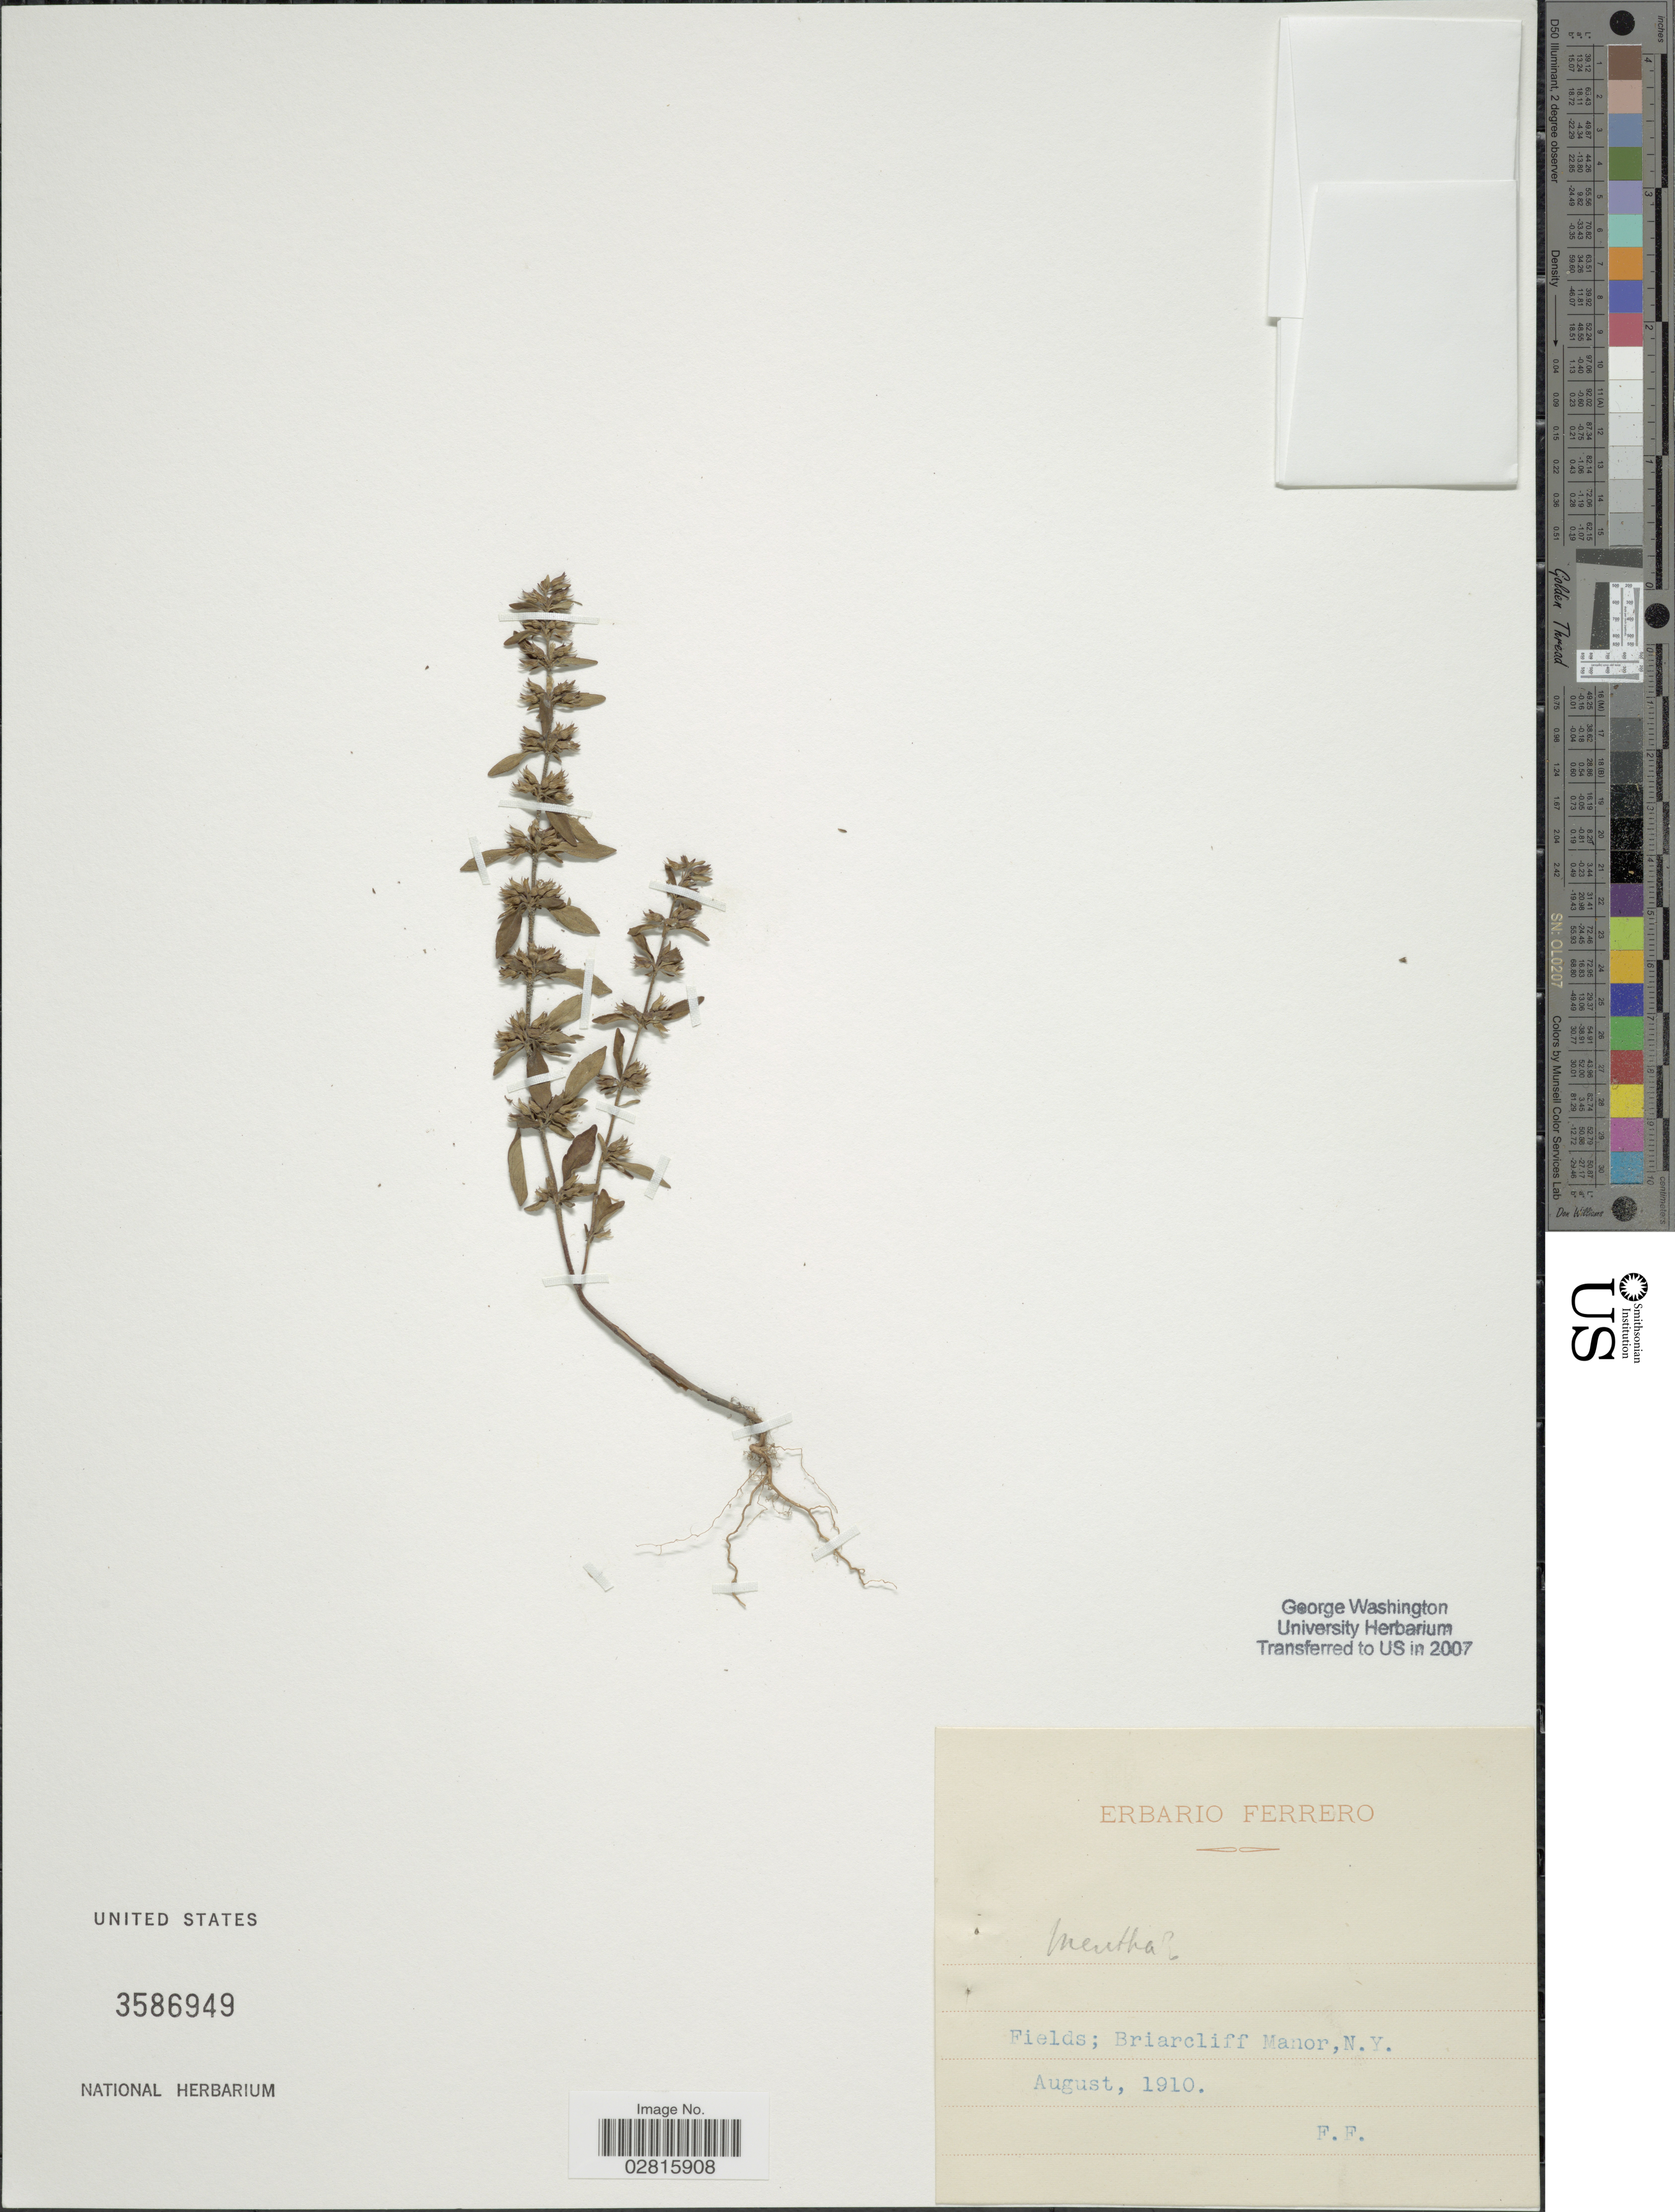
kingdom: Plantae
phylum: Tracheophyta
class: Magnoliopsida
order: Lamiales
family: Lamiaceae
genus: Mentha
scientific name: Mentha sp.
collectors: F. Ferrero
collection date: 1910-08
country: United States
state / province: New York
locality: Fields; Briarcliff Manor, N.Y.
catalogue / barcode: US 3586949